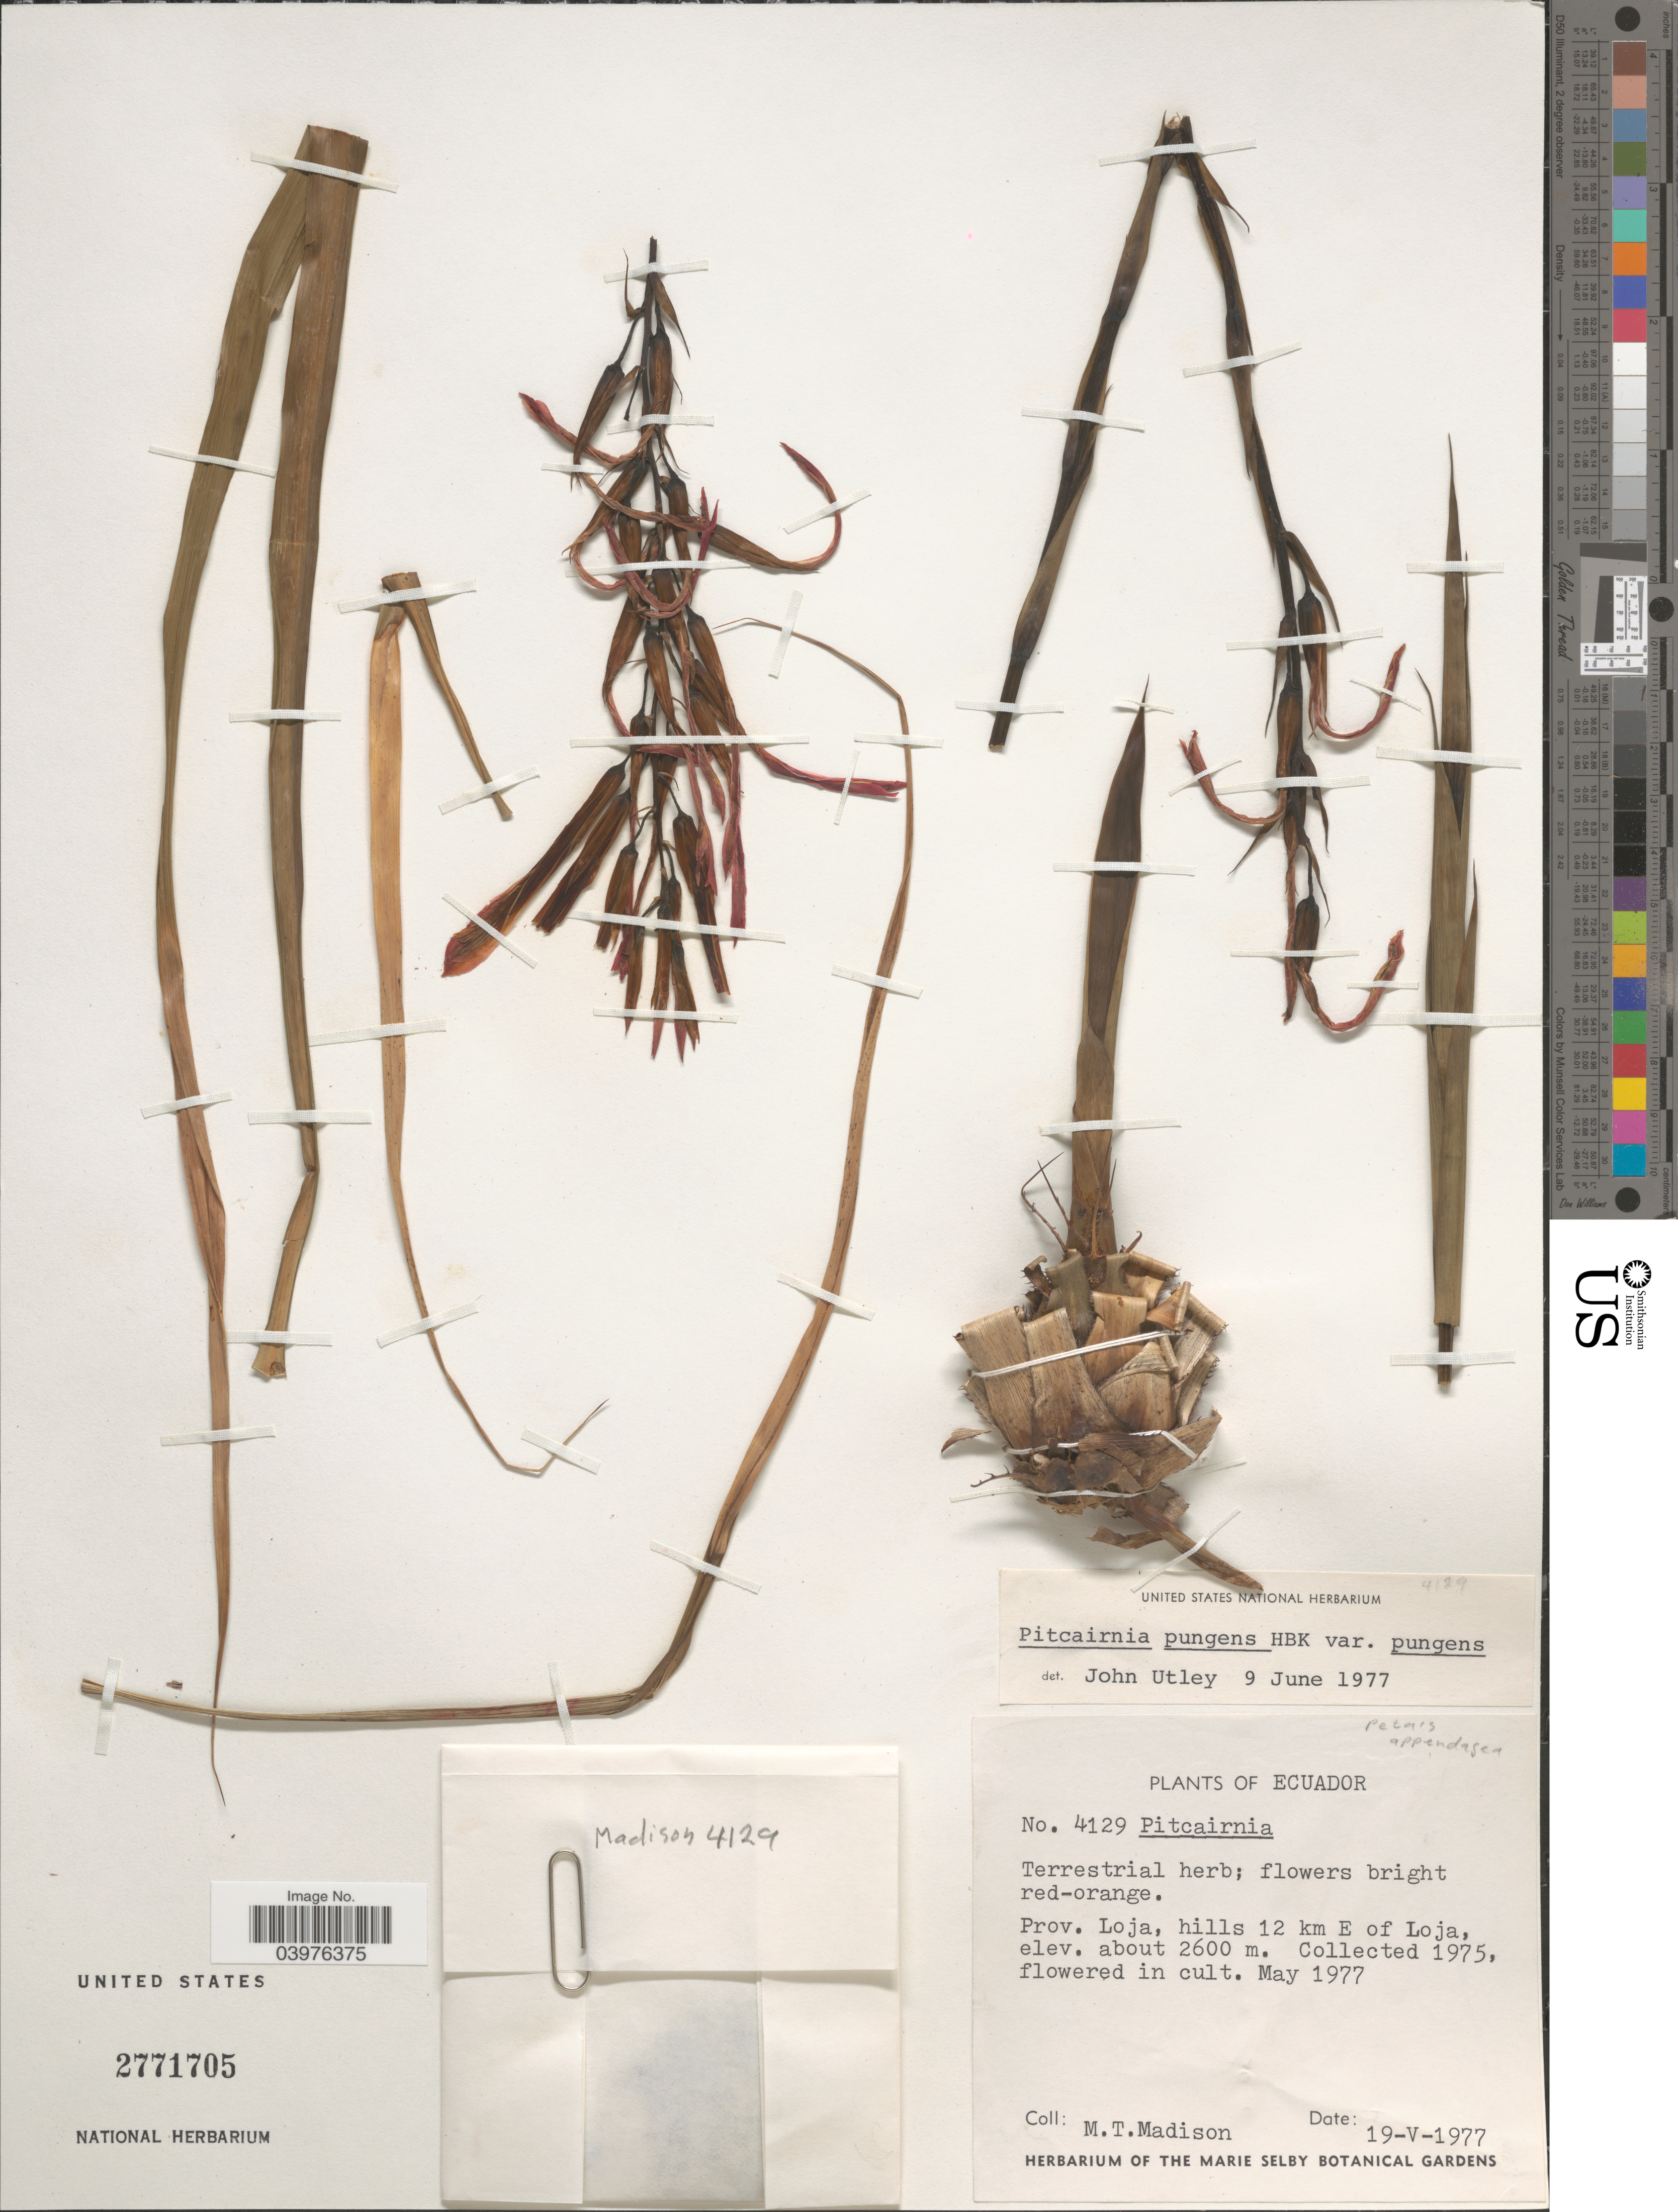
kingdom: Plantae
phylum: Tracheophyta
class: Liliopsida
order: Poales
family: Bromeliaceae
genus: Pitcairnia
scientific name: Pitcairnia pungens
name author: Kunth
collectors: M. T. Madison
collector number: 4129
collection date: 1977-05-19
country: Ecuador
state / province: Loja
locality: Hills 12 km E of Loja.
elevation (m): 2600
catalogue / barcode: US 2771705